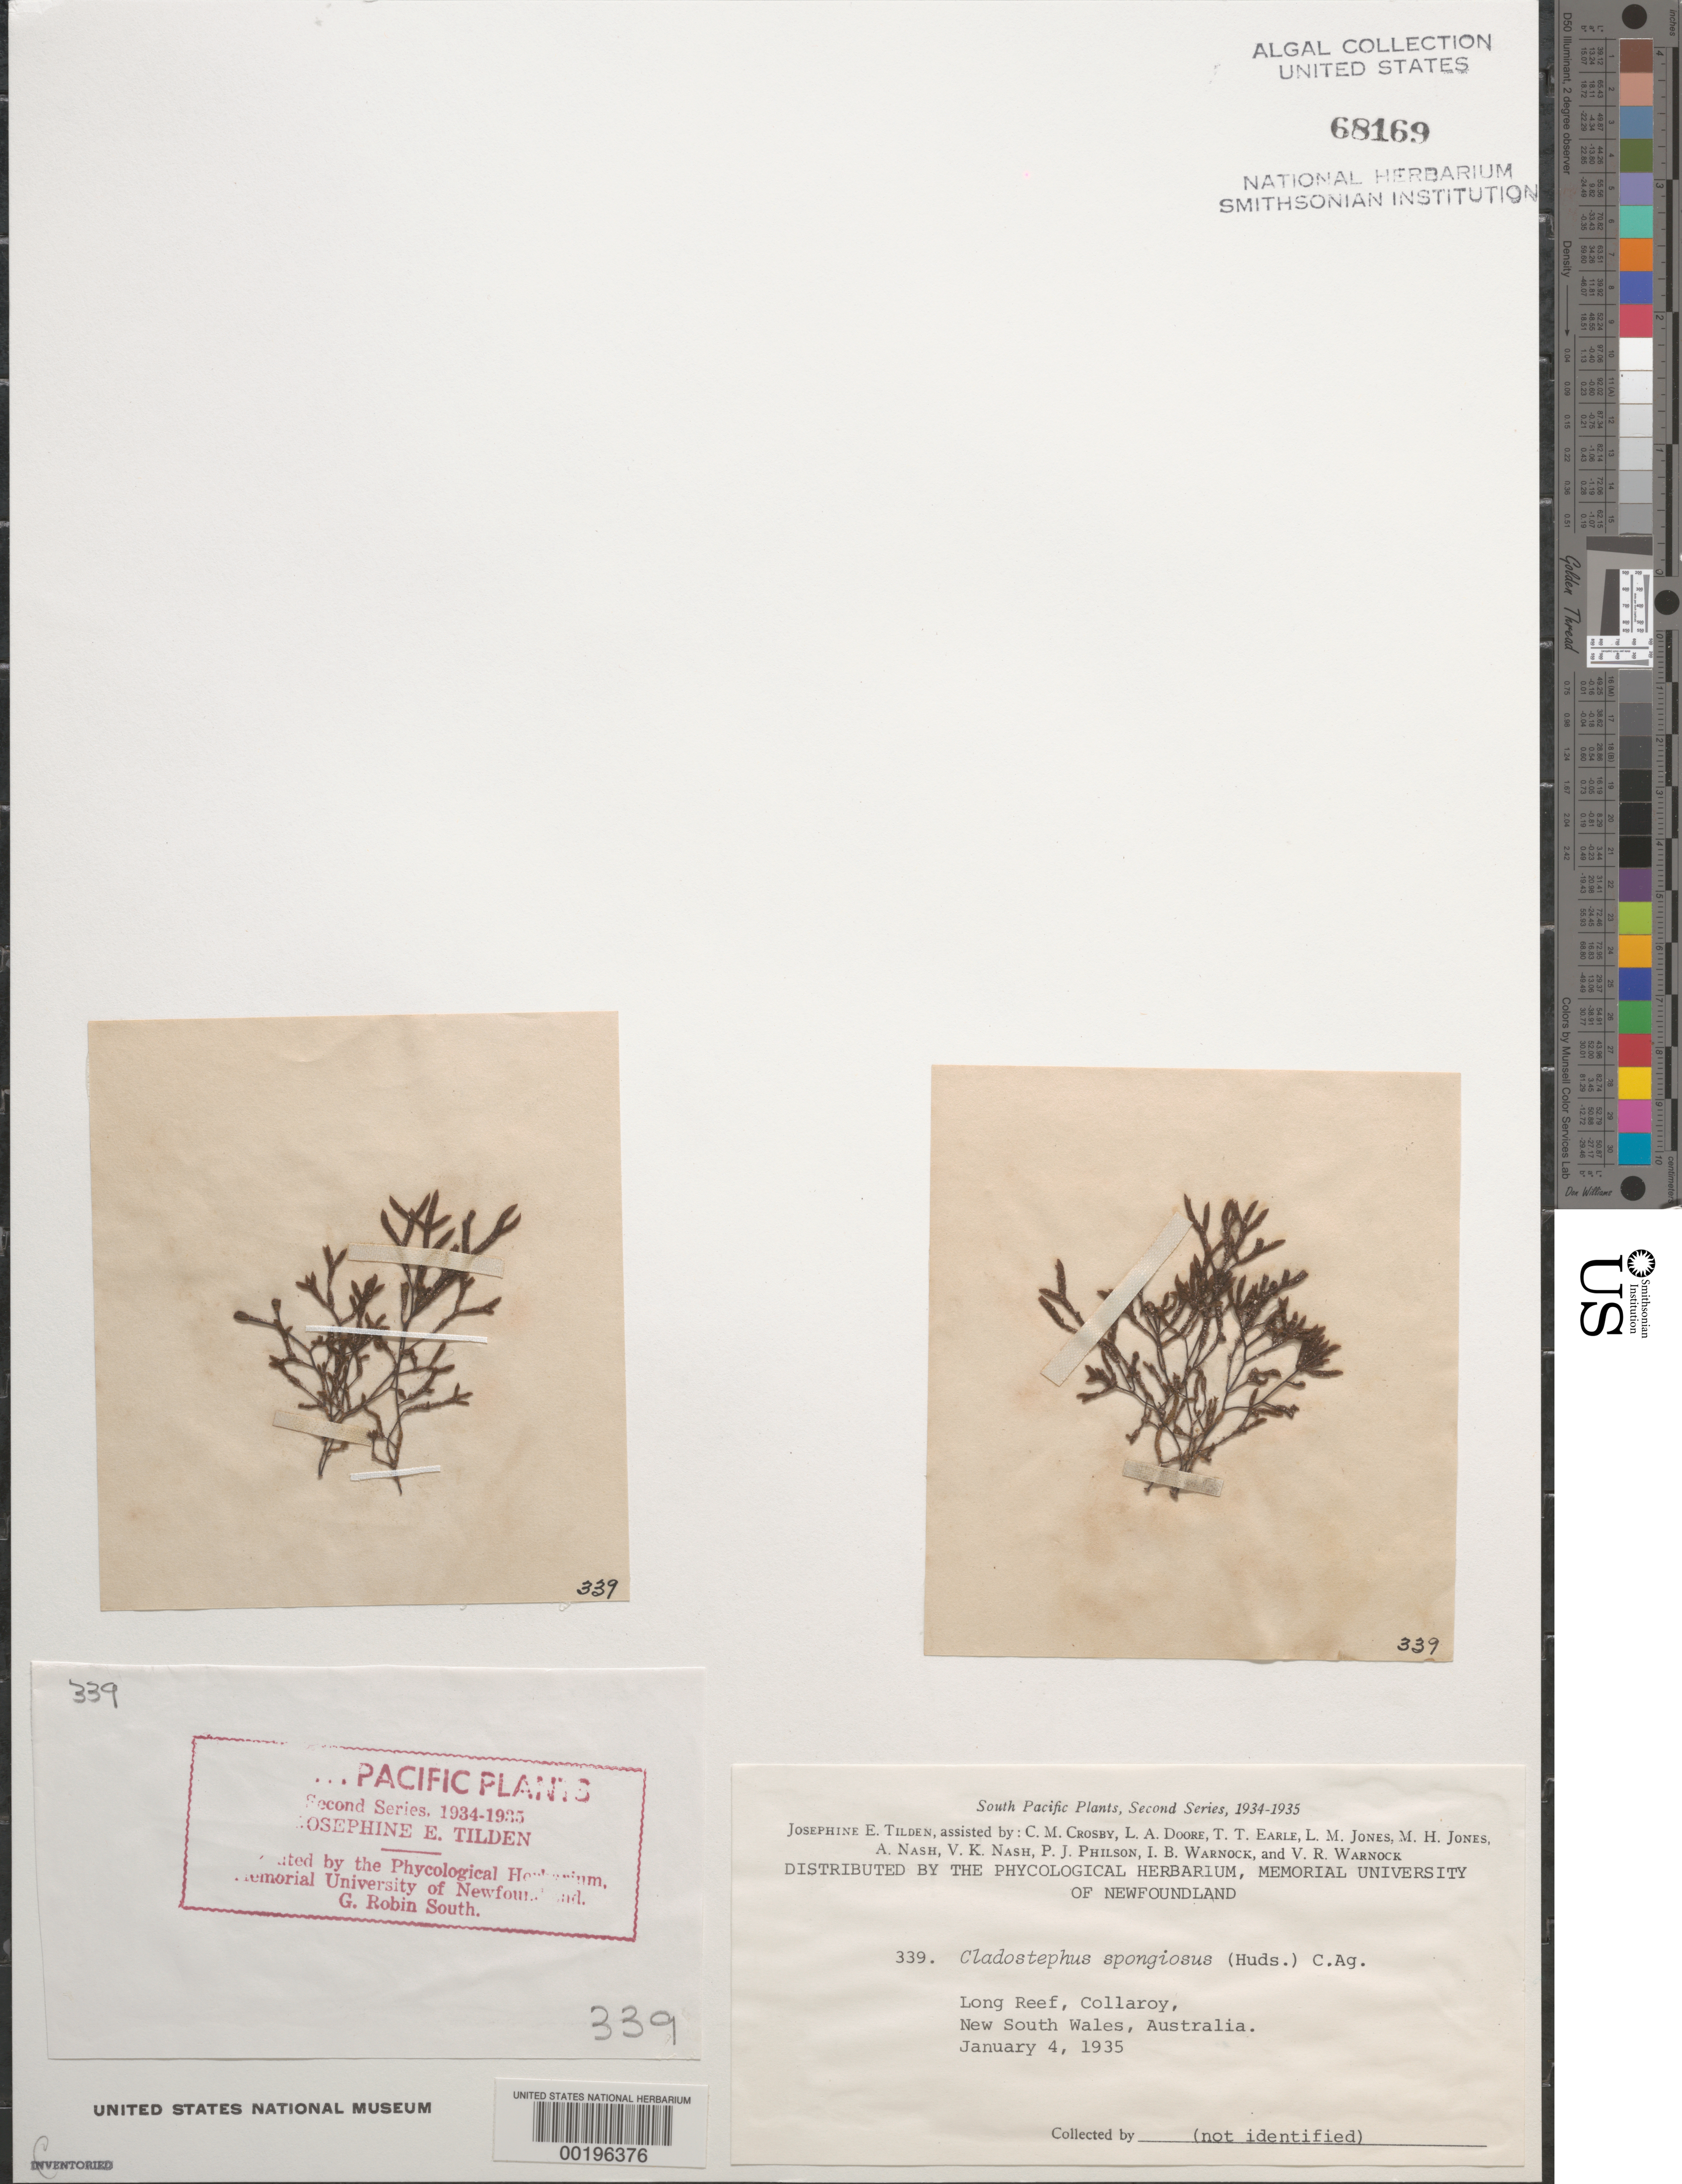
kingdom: Chromista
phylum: Ochrophyta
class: Phaeophyceae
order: Sphacelariales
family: Cladostephaceae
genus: Cladostephus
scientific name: Cladostephus spongiosus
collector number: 339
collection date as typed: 04 Jan 1935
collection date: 1935-01-04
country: Australia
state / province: New South Wales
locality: Long Reef, Collaroy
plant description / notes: Tilden, South Pacific Plants, Second Series, 1934-1935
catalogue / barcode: US 68169